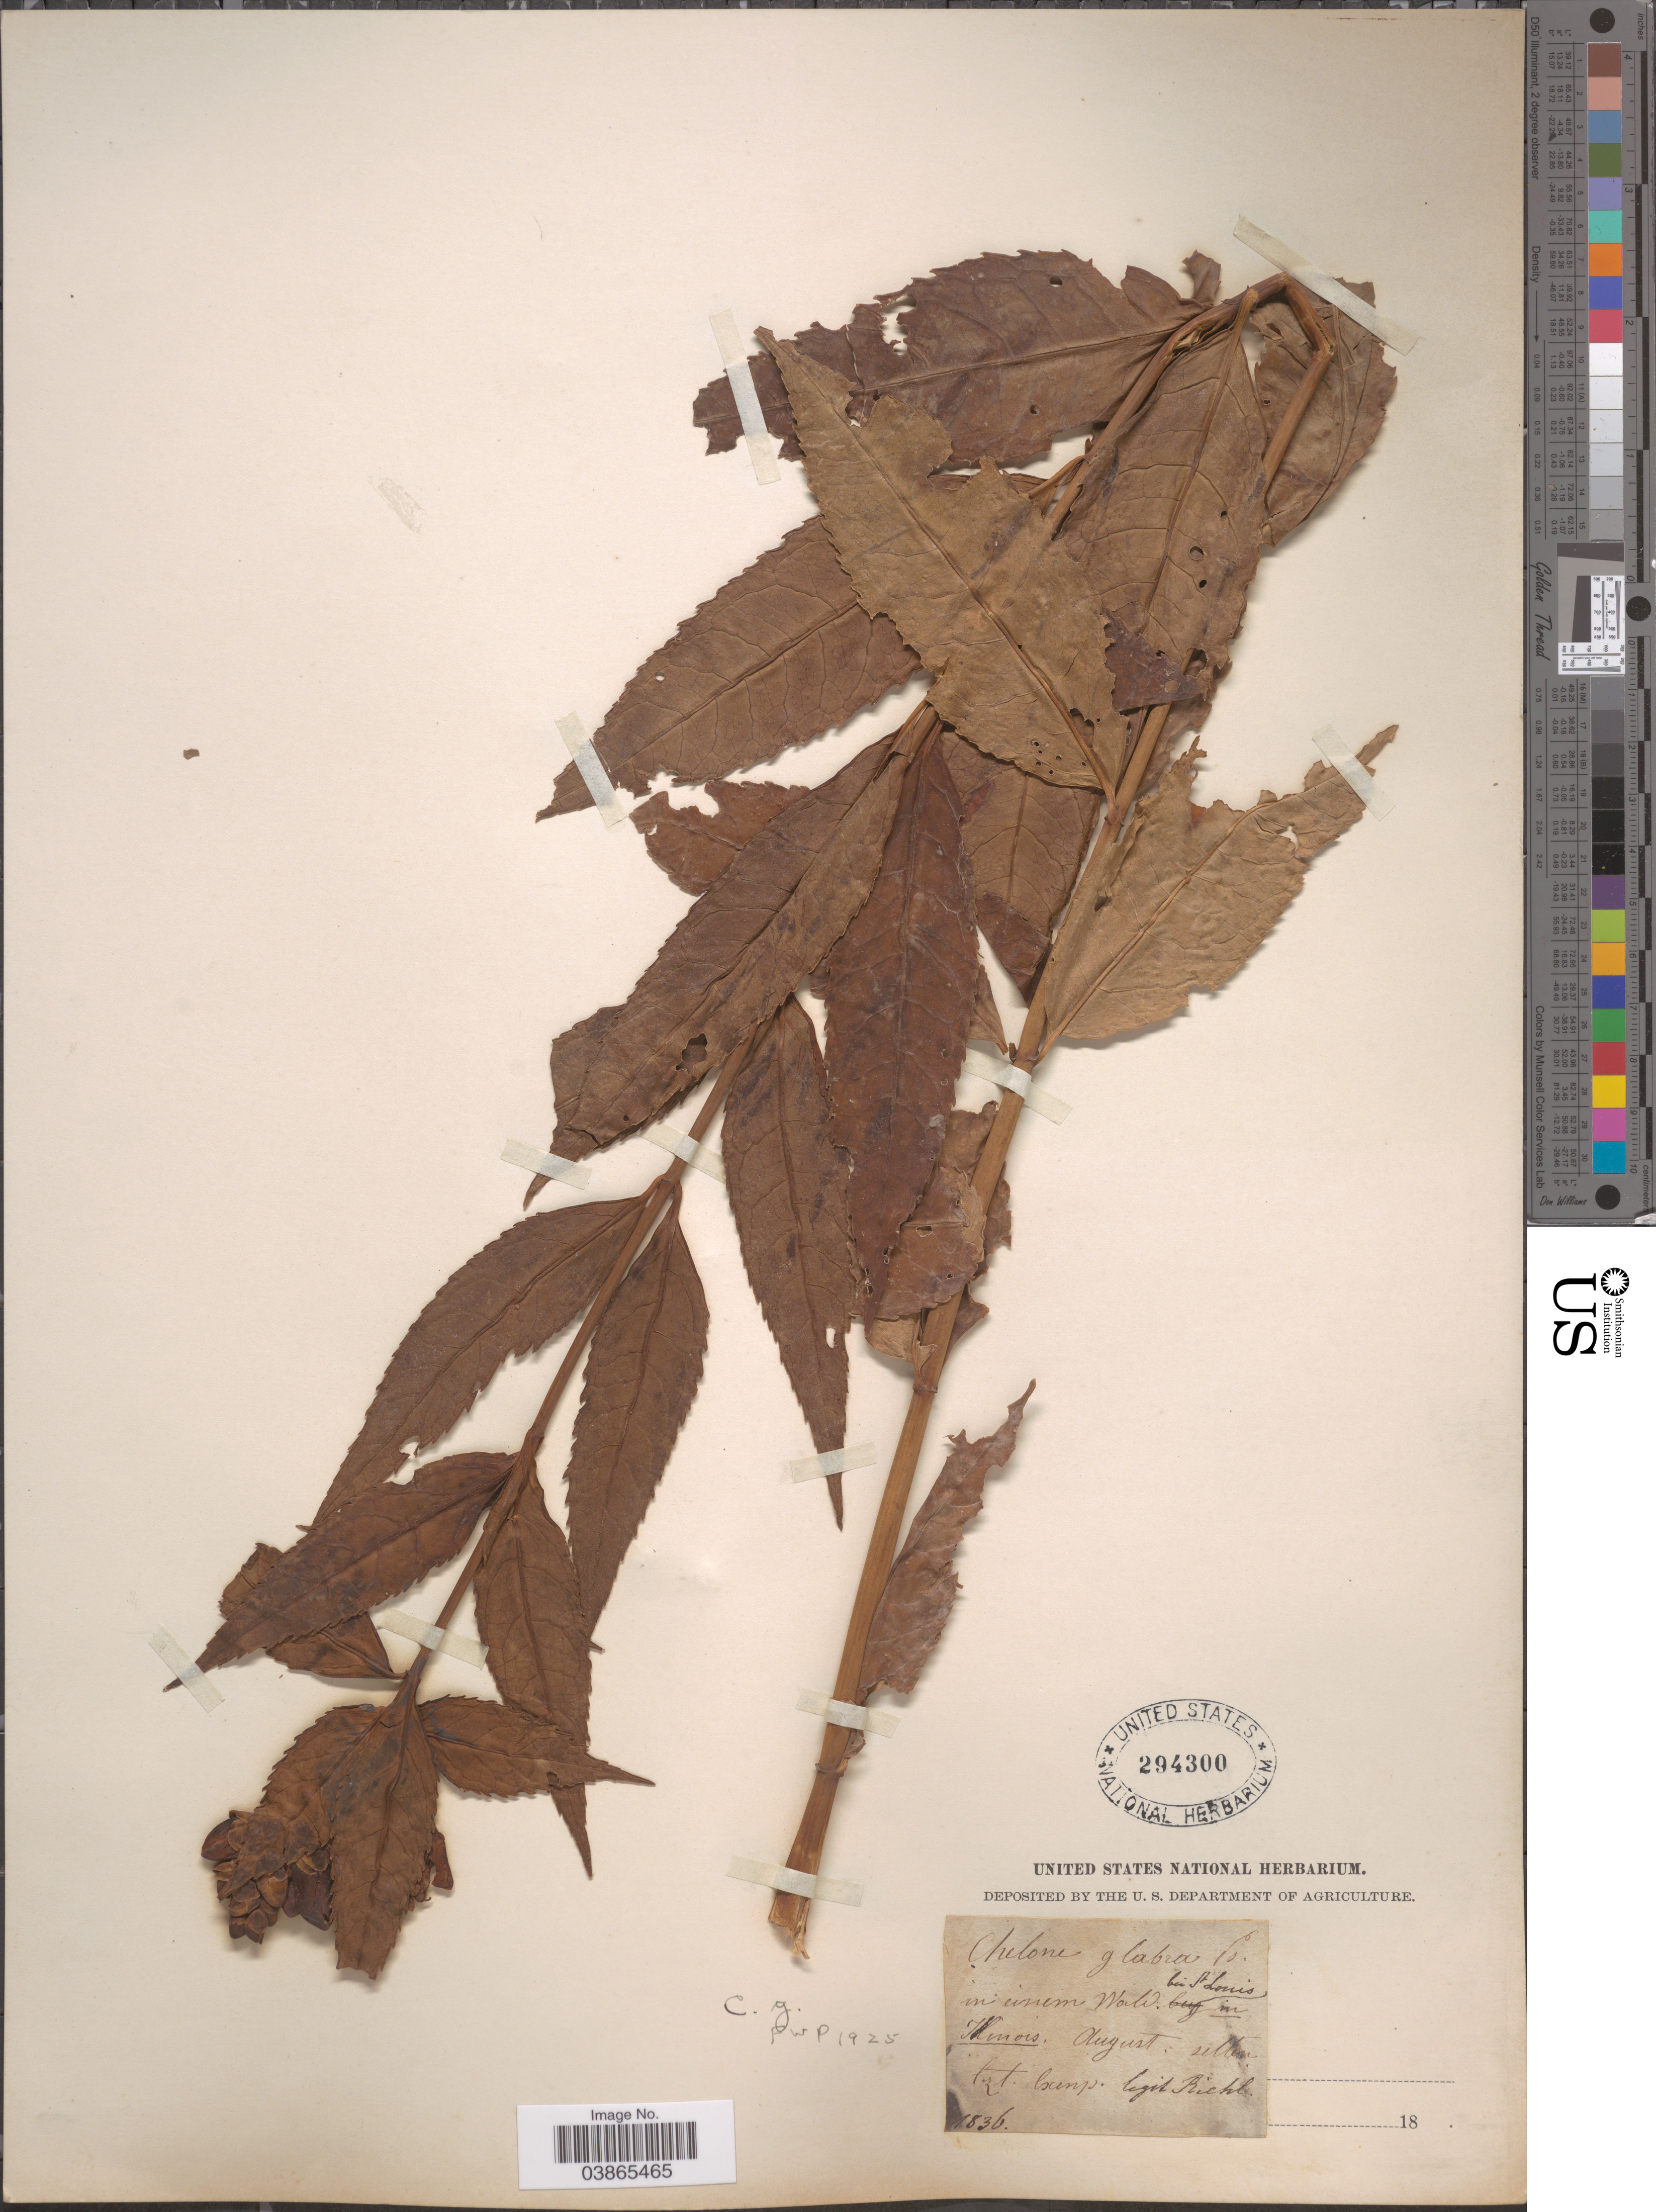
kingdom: Plantae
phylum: Tracheophyta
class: Magnoliopsida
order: Lamiales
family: Plantaginaceae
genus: Chelone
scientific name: Chelone glabra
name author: L.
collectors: Riehl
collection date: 1836-08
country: United States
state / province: Illinois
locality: In einem Wald.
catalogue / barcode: US 294300